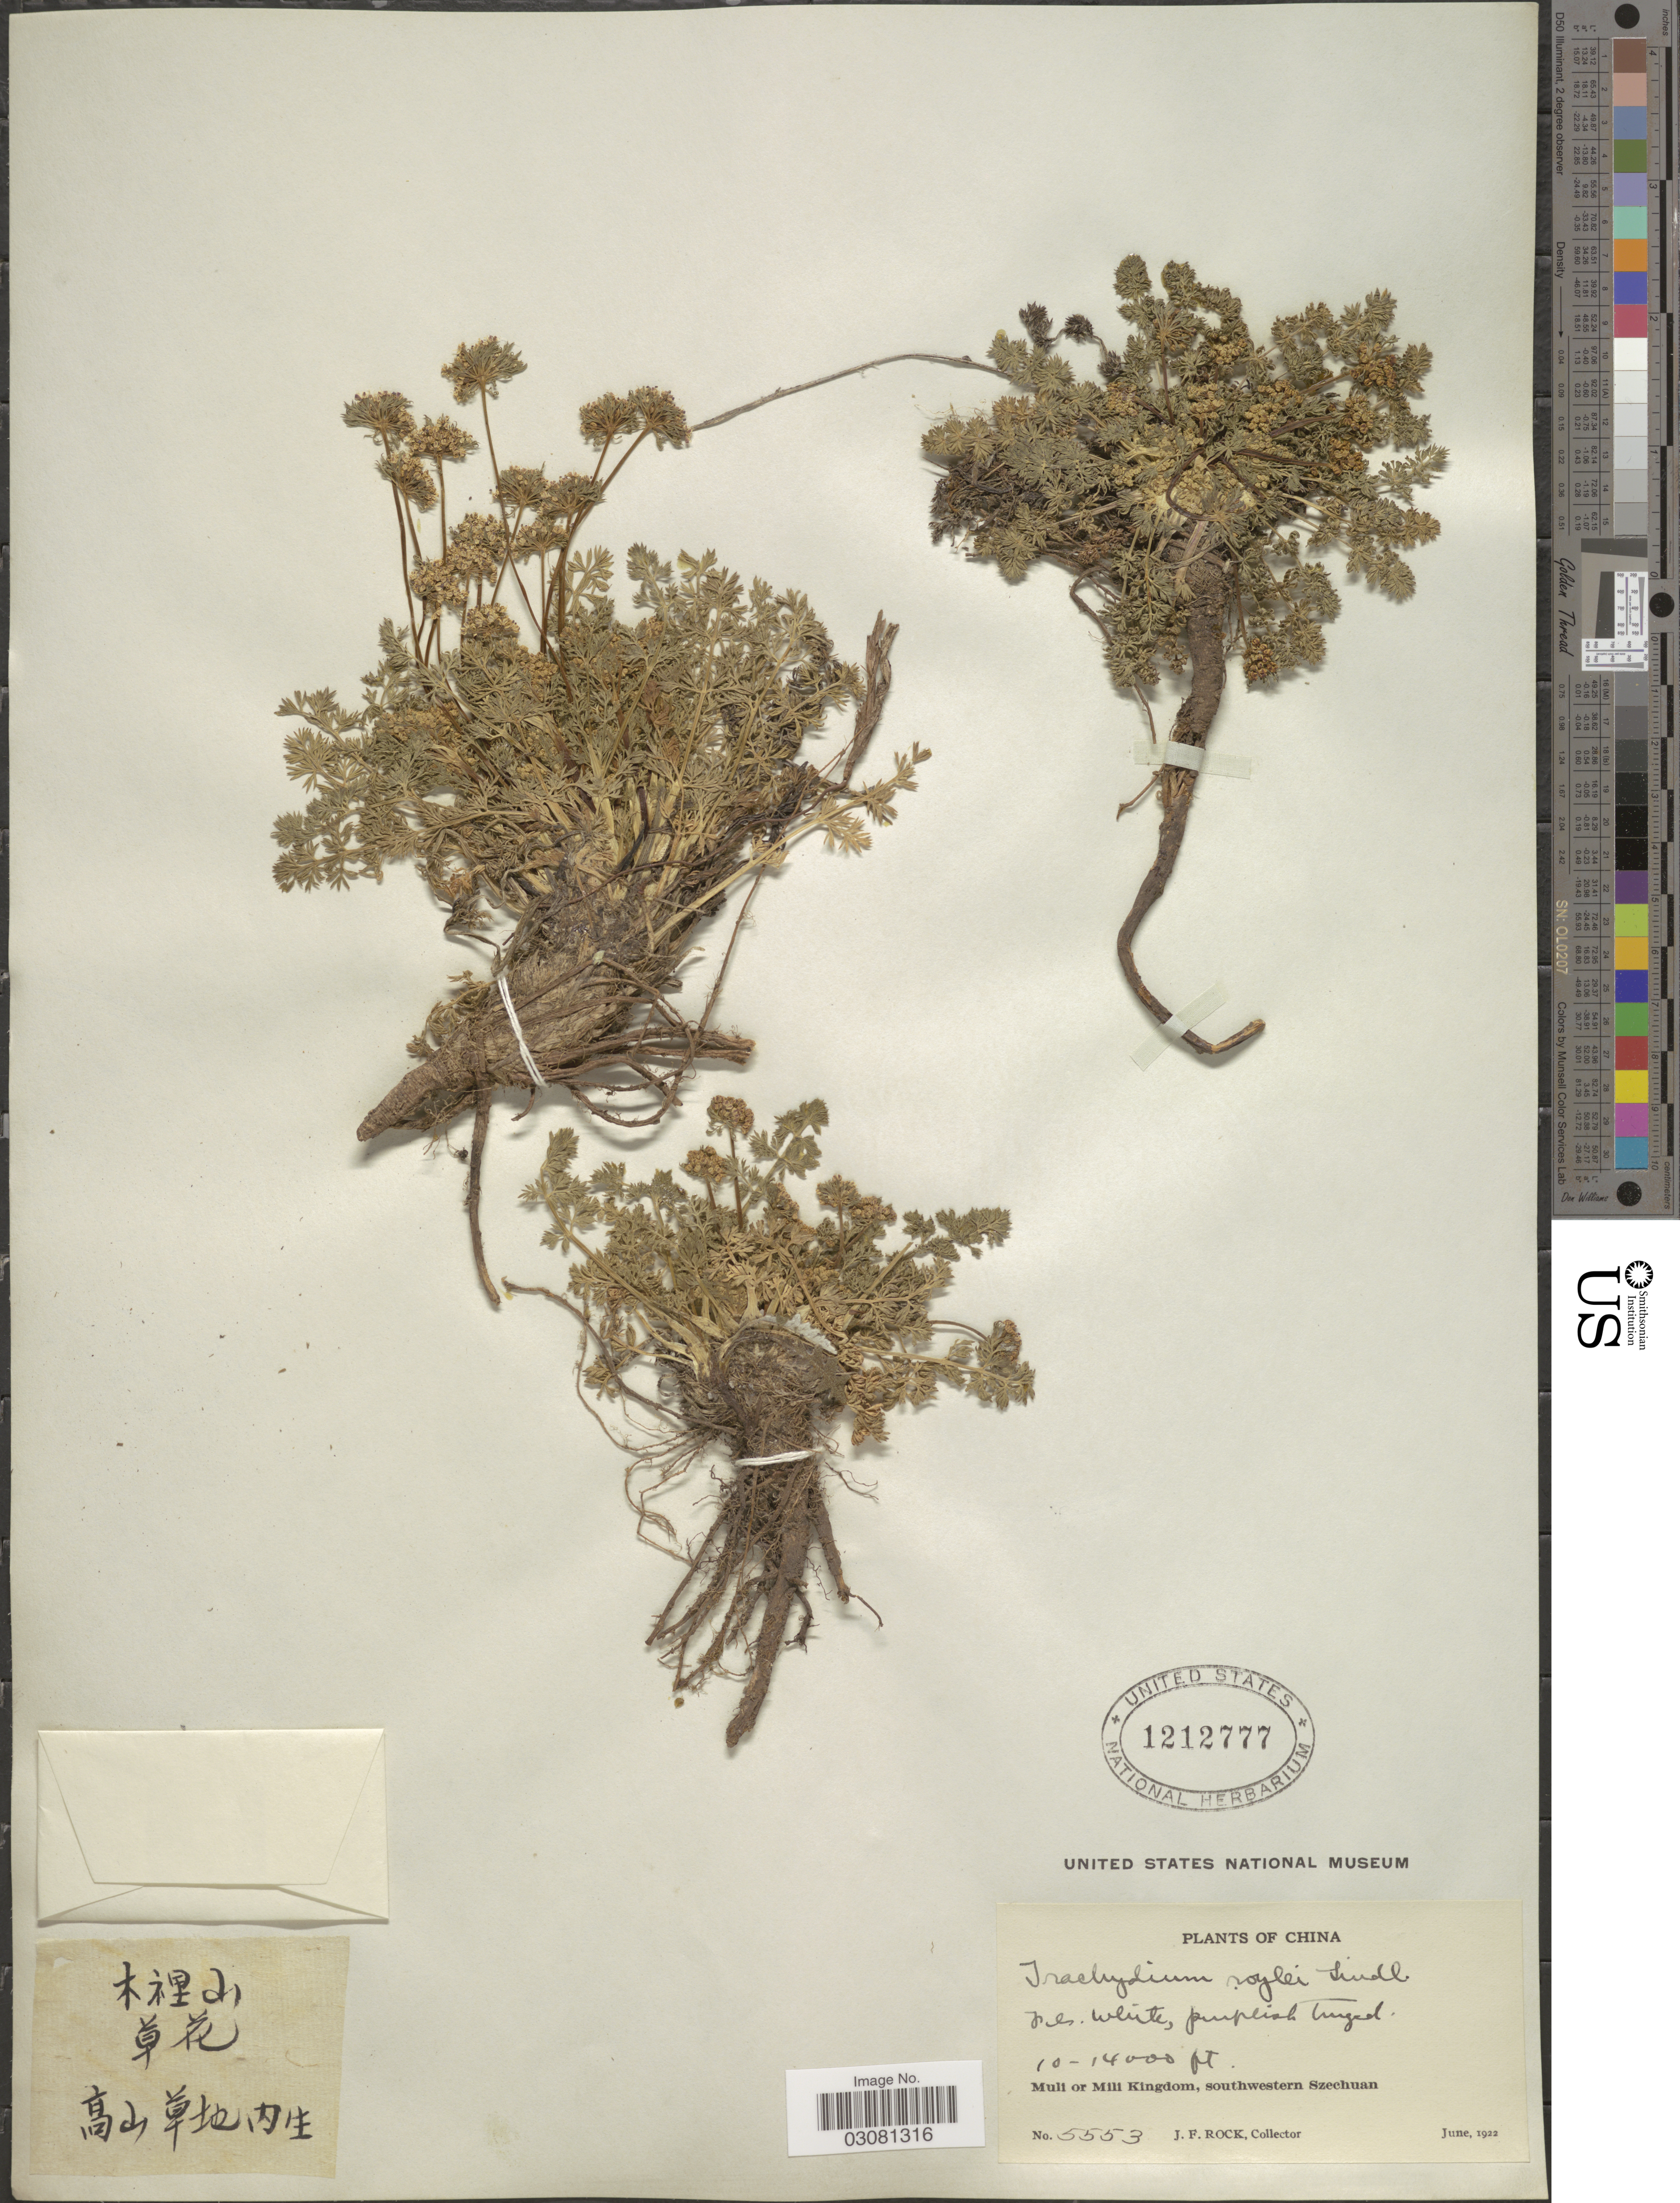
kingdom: Plantae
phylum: Tracheophyta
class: Magnoliopsida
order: Apiales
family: Apiaceae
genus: Trachydium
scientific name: Trachydium roylei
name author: Lindl.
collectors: J. Rock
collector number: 5553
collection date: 1922-06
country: China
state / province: Sichuan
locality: Muli or Mili Kingdom, southwestern Szechuan.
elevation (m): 3048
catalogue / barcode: US 1212777